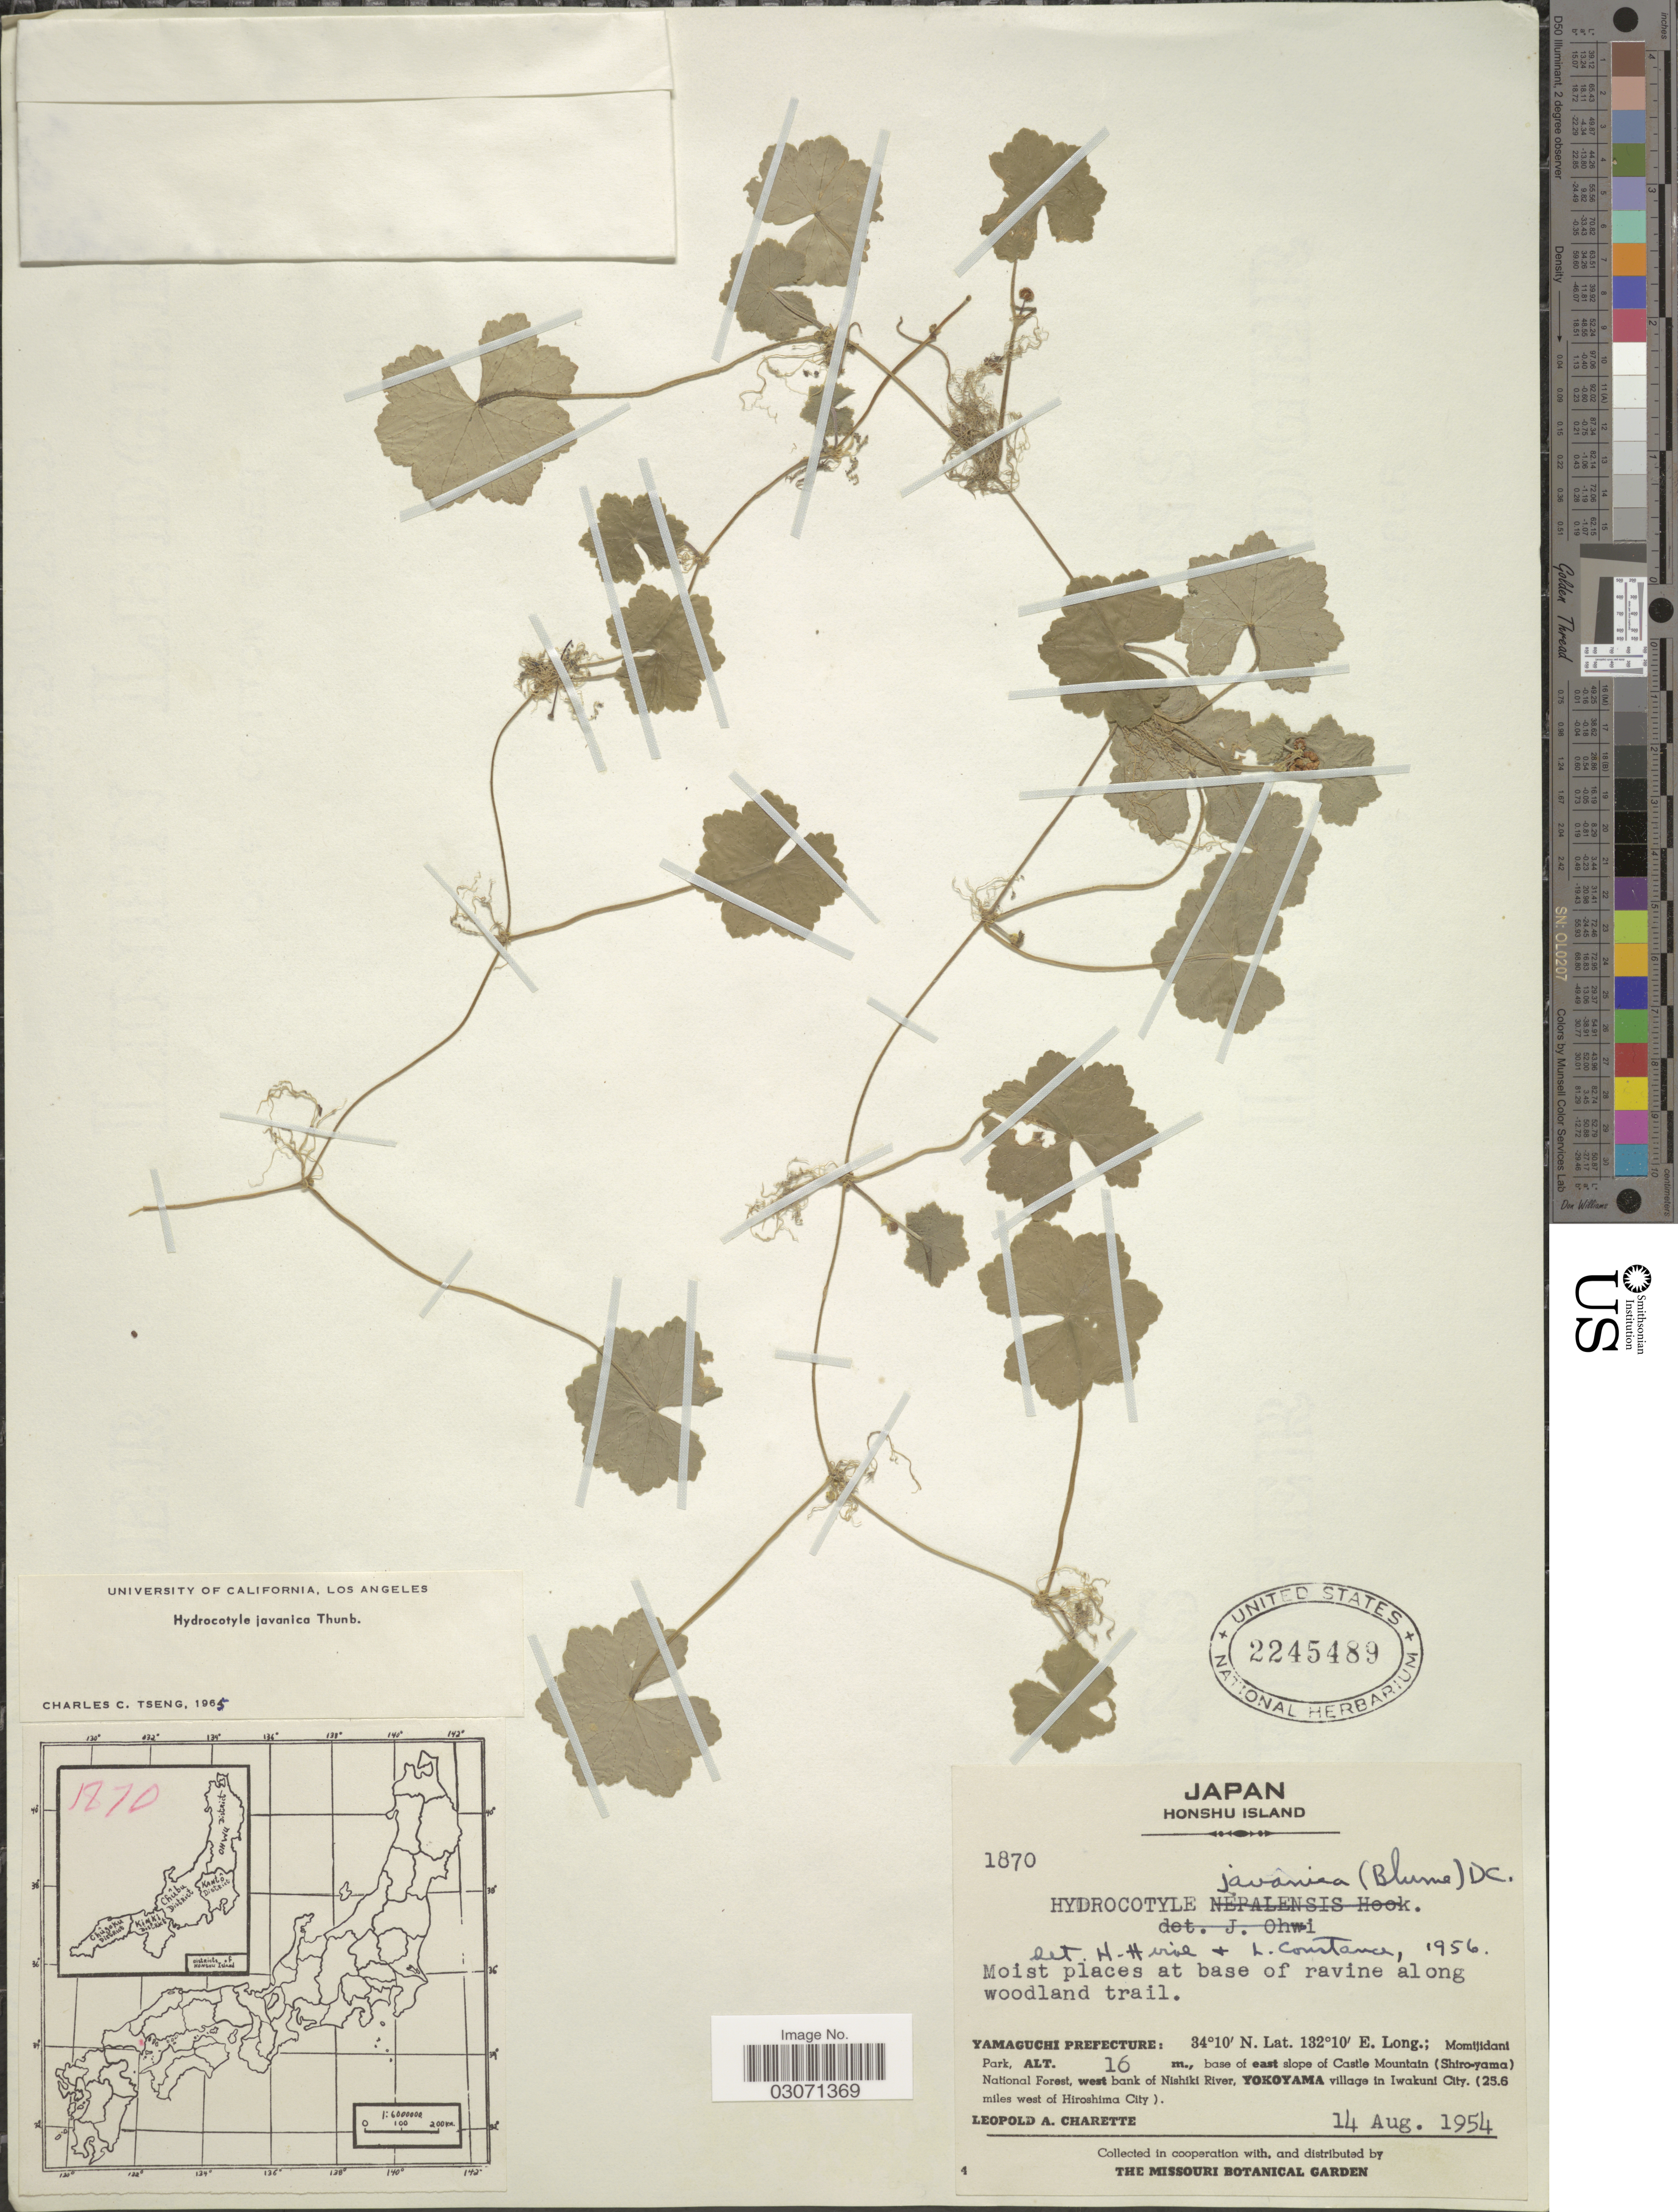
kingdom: Plantae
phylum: Tracheophyta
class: Magnoliopsida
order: Apiales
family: Araliaceae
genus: Hydrocotyle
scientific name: Hydrocotyle javanica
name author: Thunb.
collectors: L. A. Charette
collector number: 1870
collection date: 1954-08-14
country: Japan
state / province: Yamaguti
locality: Honshu Island. Yamaguchi Prefecture: Momijidani Park, base of east slope of Castle Mountain (Shiro-yama) National Forest, west bank of Nishiki River, Yokoyama village in Iwakuni City. (25.6 miles west of Hiroshima City).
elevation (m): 16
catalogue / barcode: US 2245489